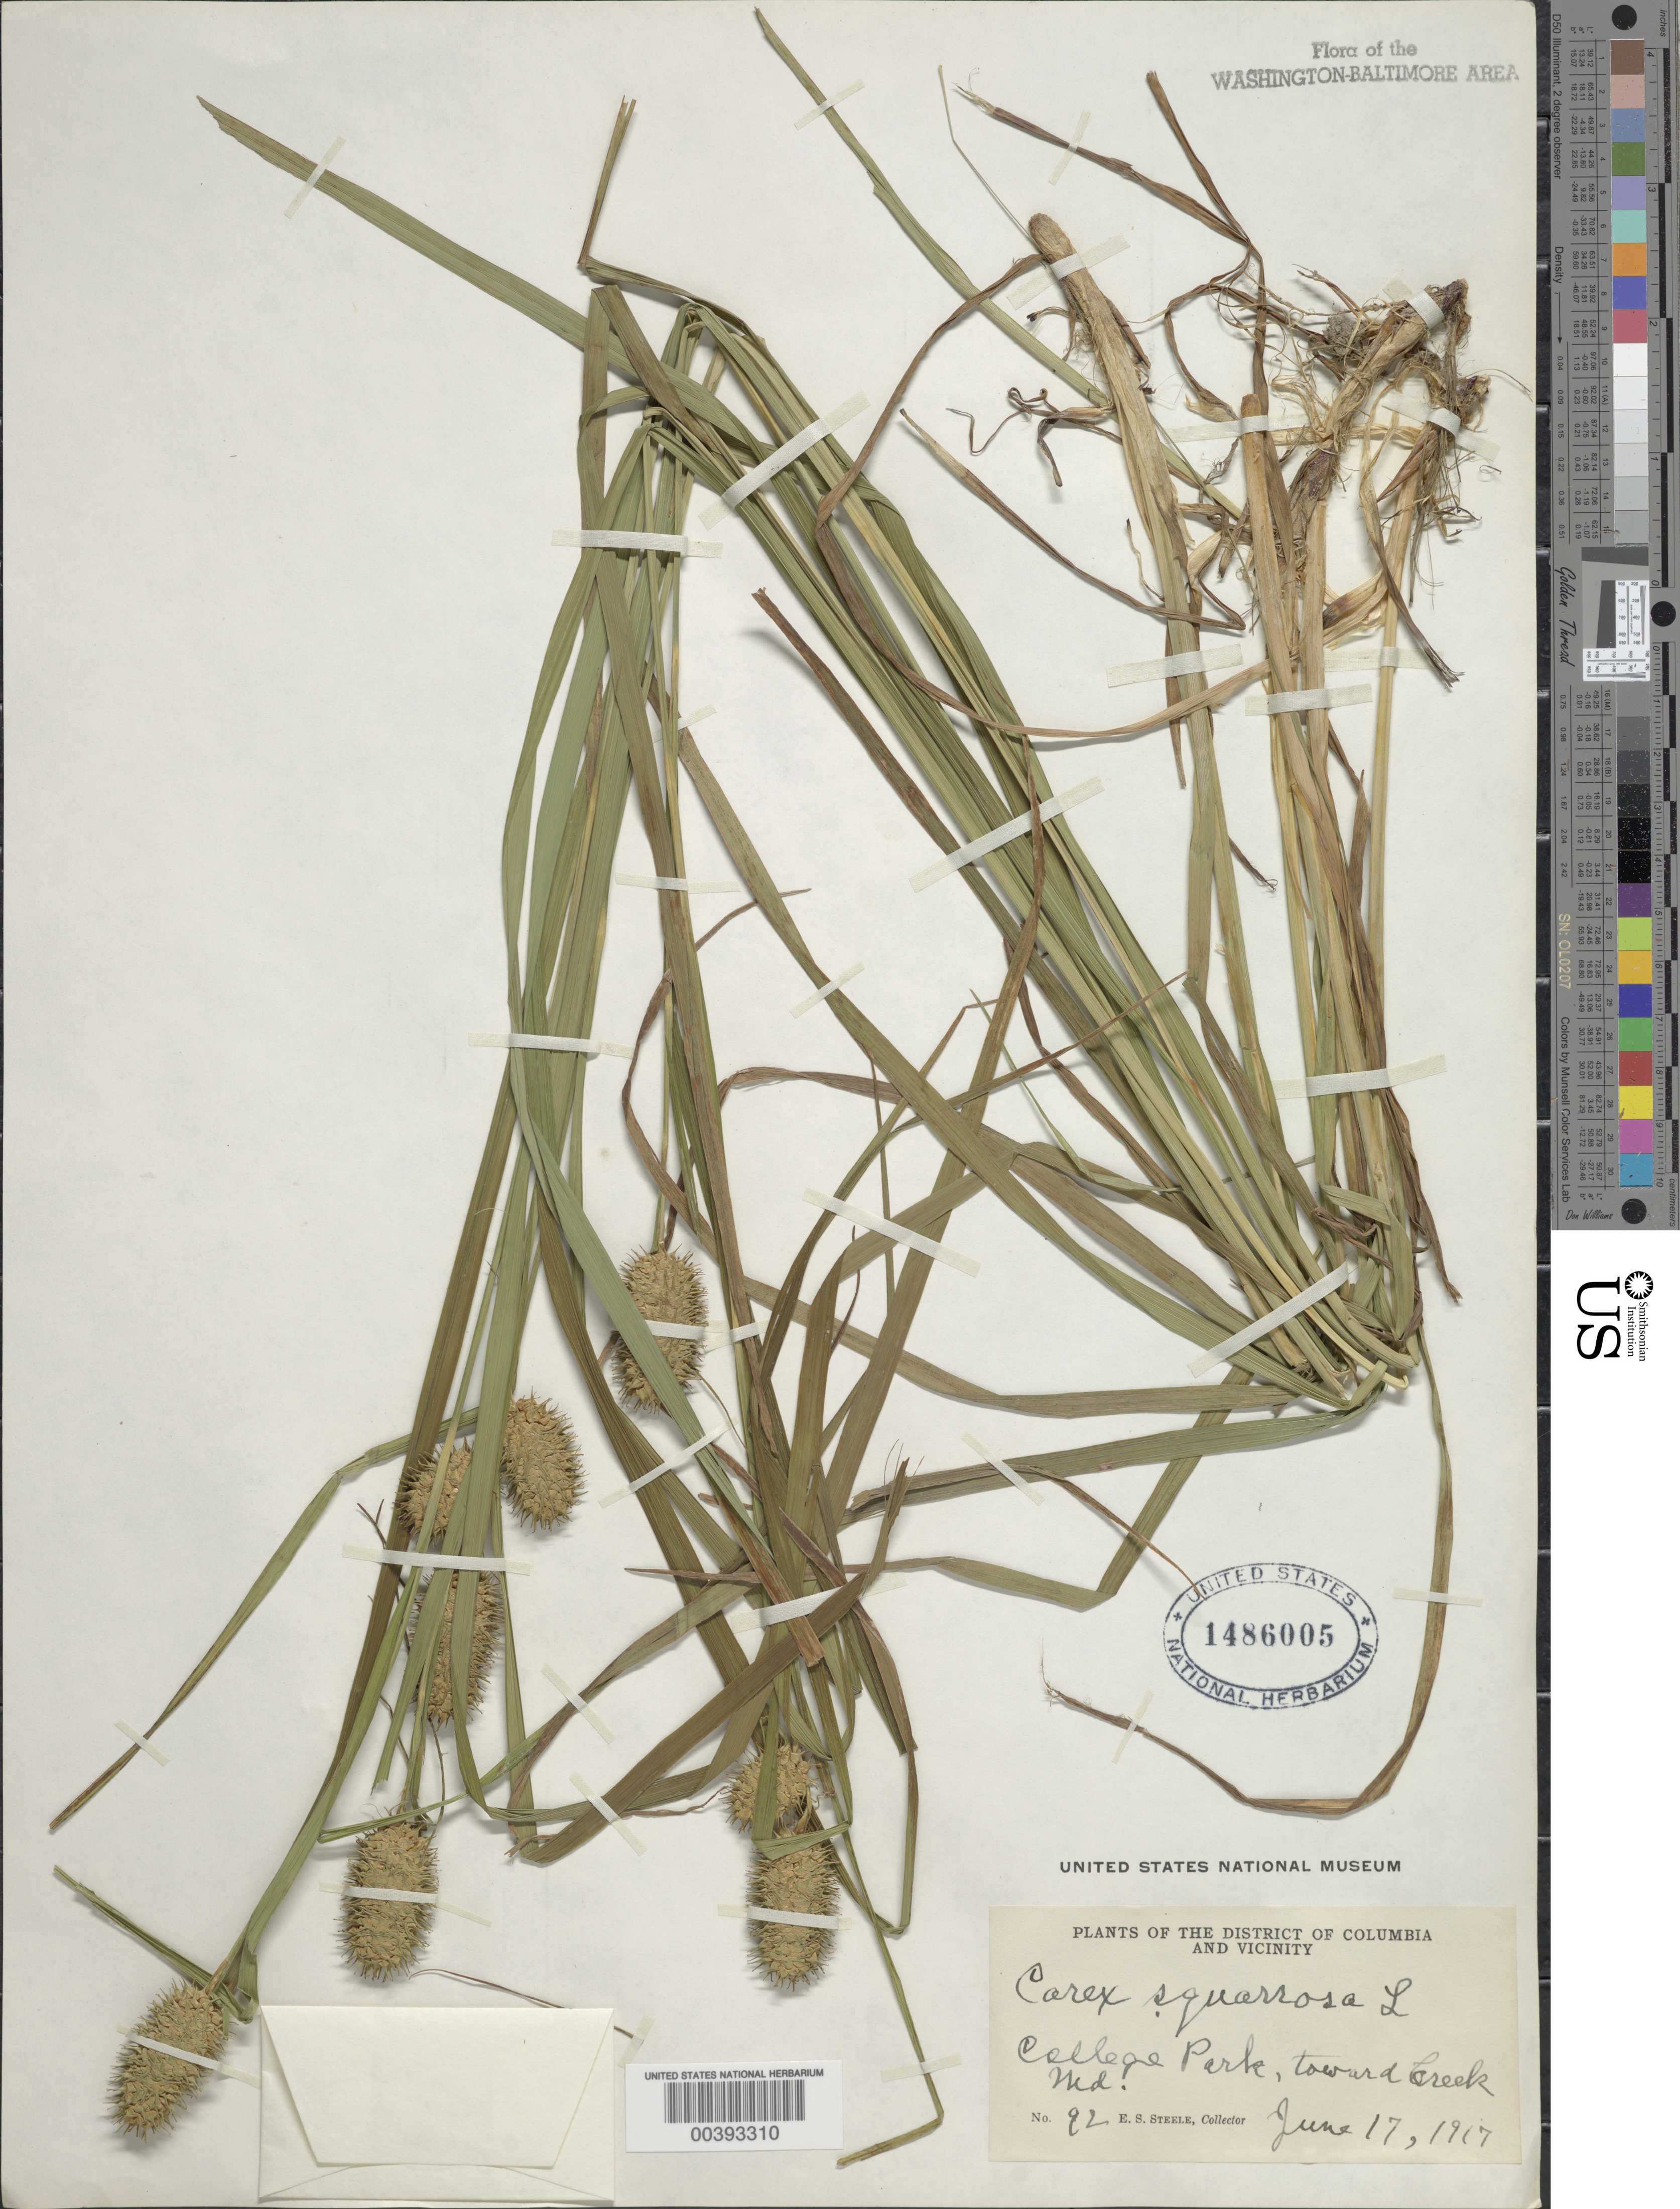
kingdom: Plantae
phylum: Tracheophyta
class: Liliopsida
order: Poales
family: Cyperaceae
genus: Carex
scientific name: Carex squarrosa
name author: L.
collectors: E. Steele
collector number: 92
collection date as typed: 17 Jun 1917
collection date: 1917-06-17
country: United States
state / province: Maryland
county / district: Prince George's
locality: College Park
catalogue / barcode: US 1486005